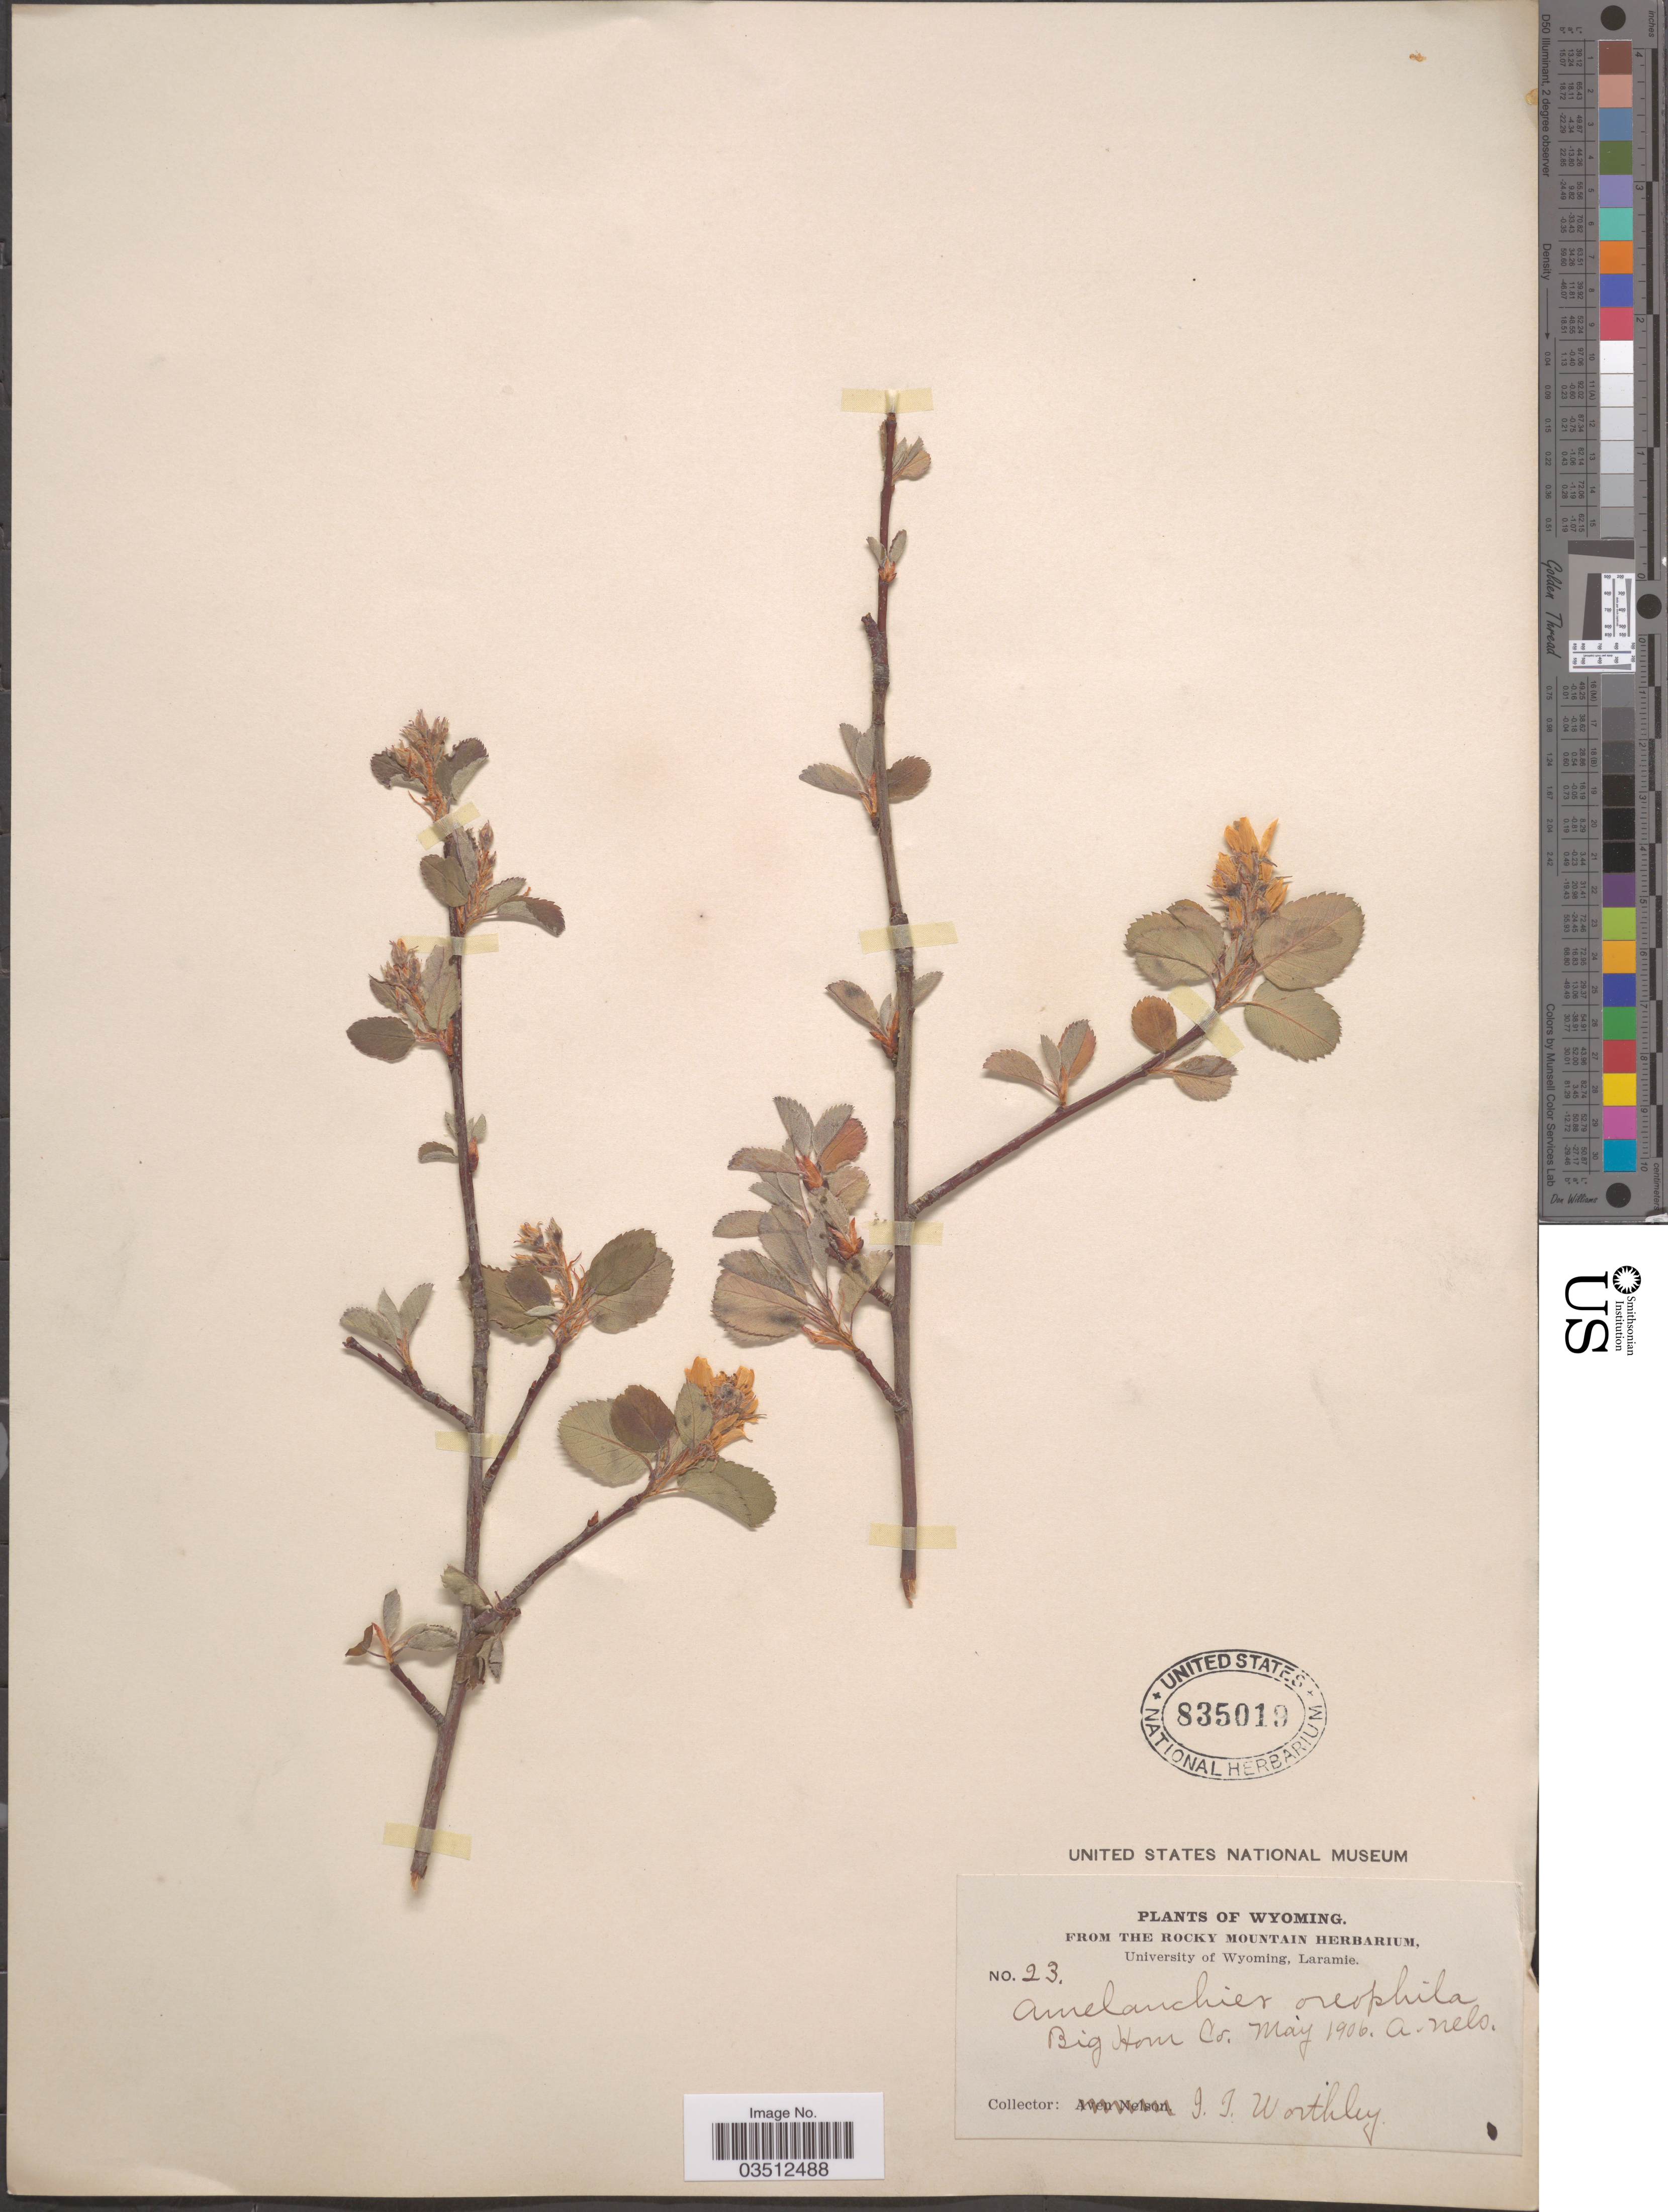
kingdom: Plantae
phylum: Tracheophyta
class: Magnoliopsida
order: Rosales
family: Rosaceae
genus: Amelanchier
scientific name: Amelanchier oreophila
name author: A. Nelson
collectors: J. Worthley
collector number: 23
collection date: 1906-05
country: United States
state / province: Wyoming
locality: Big Horn Co.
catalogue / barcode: US 835019